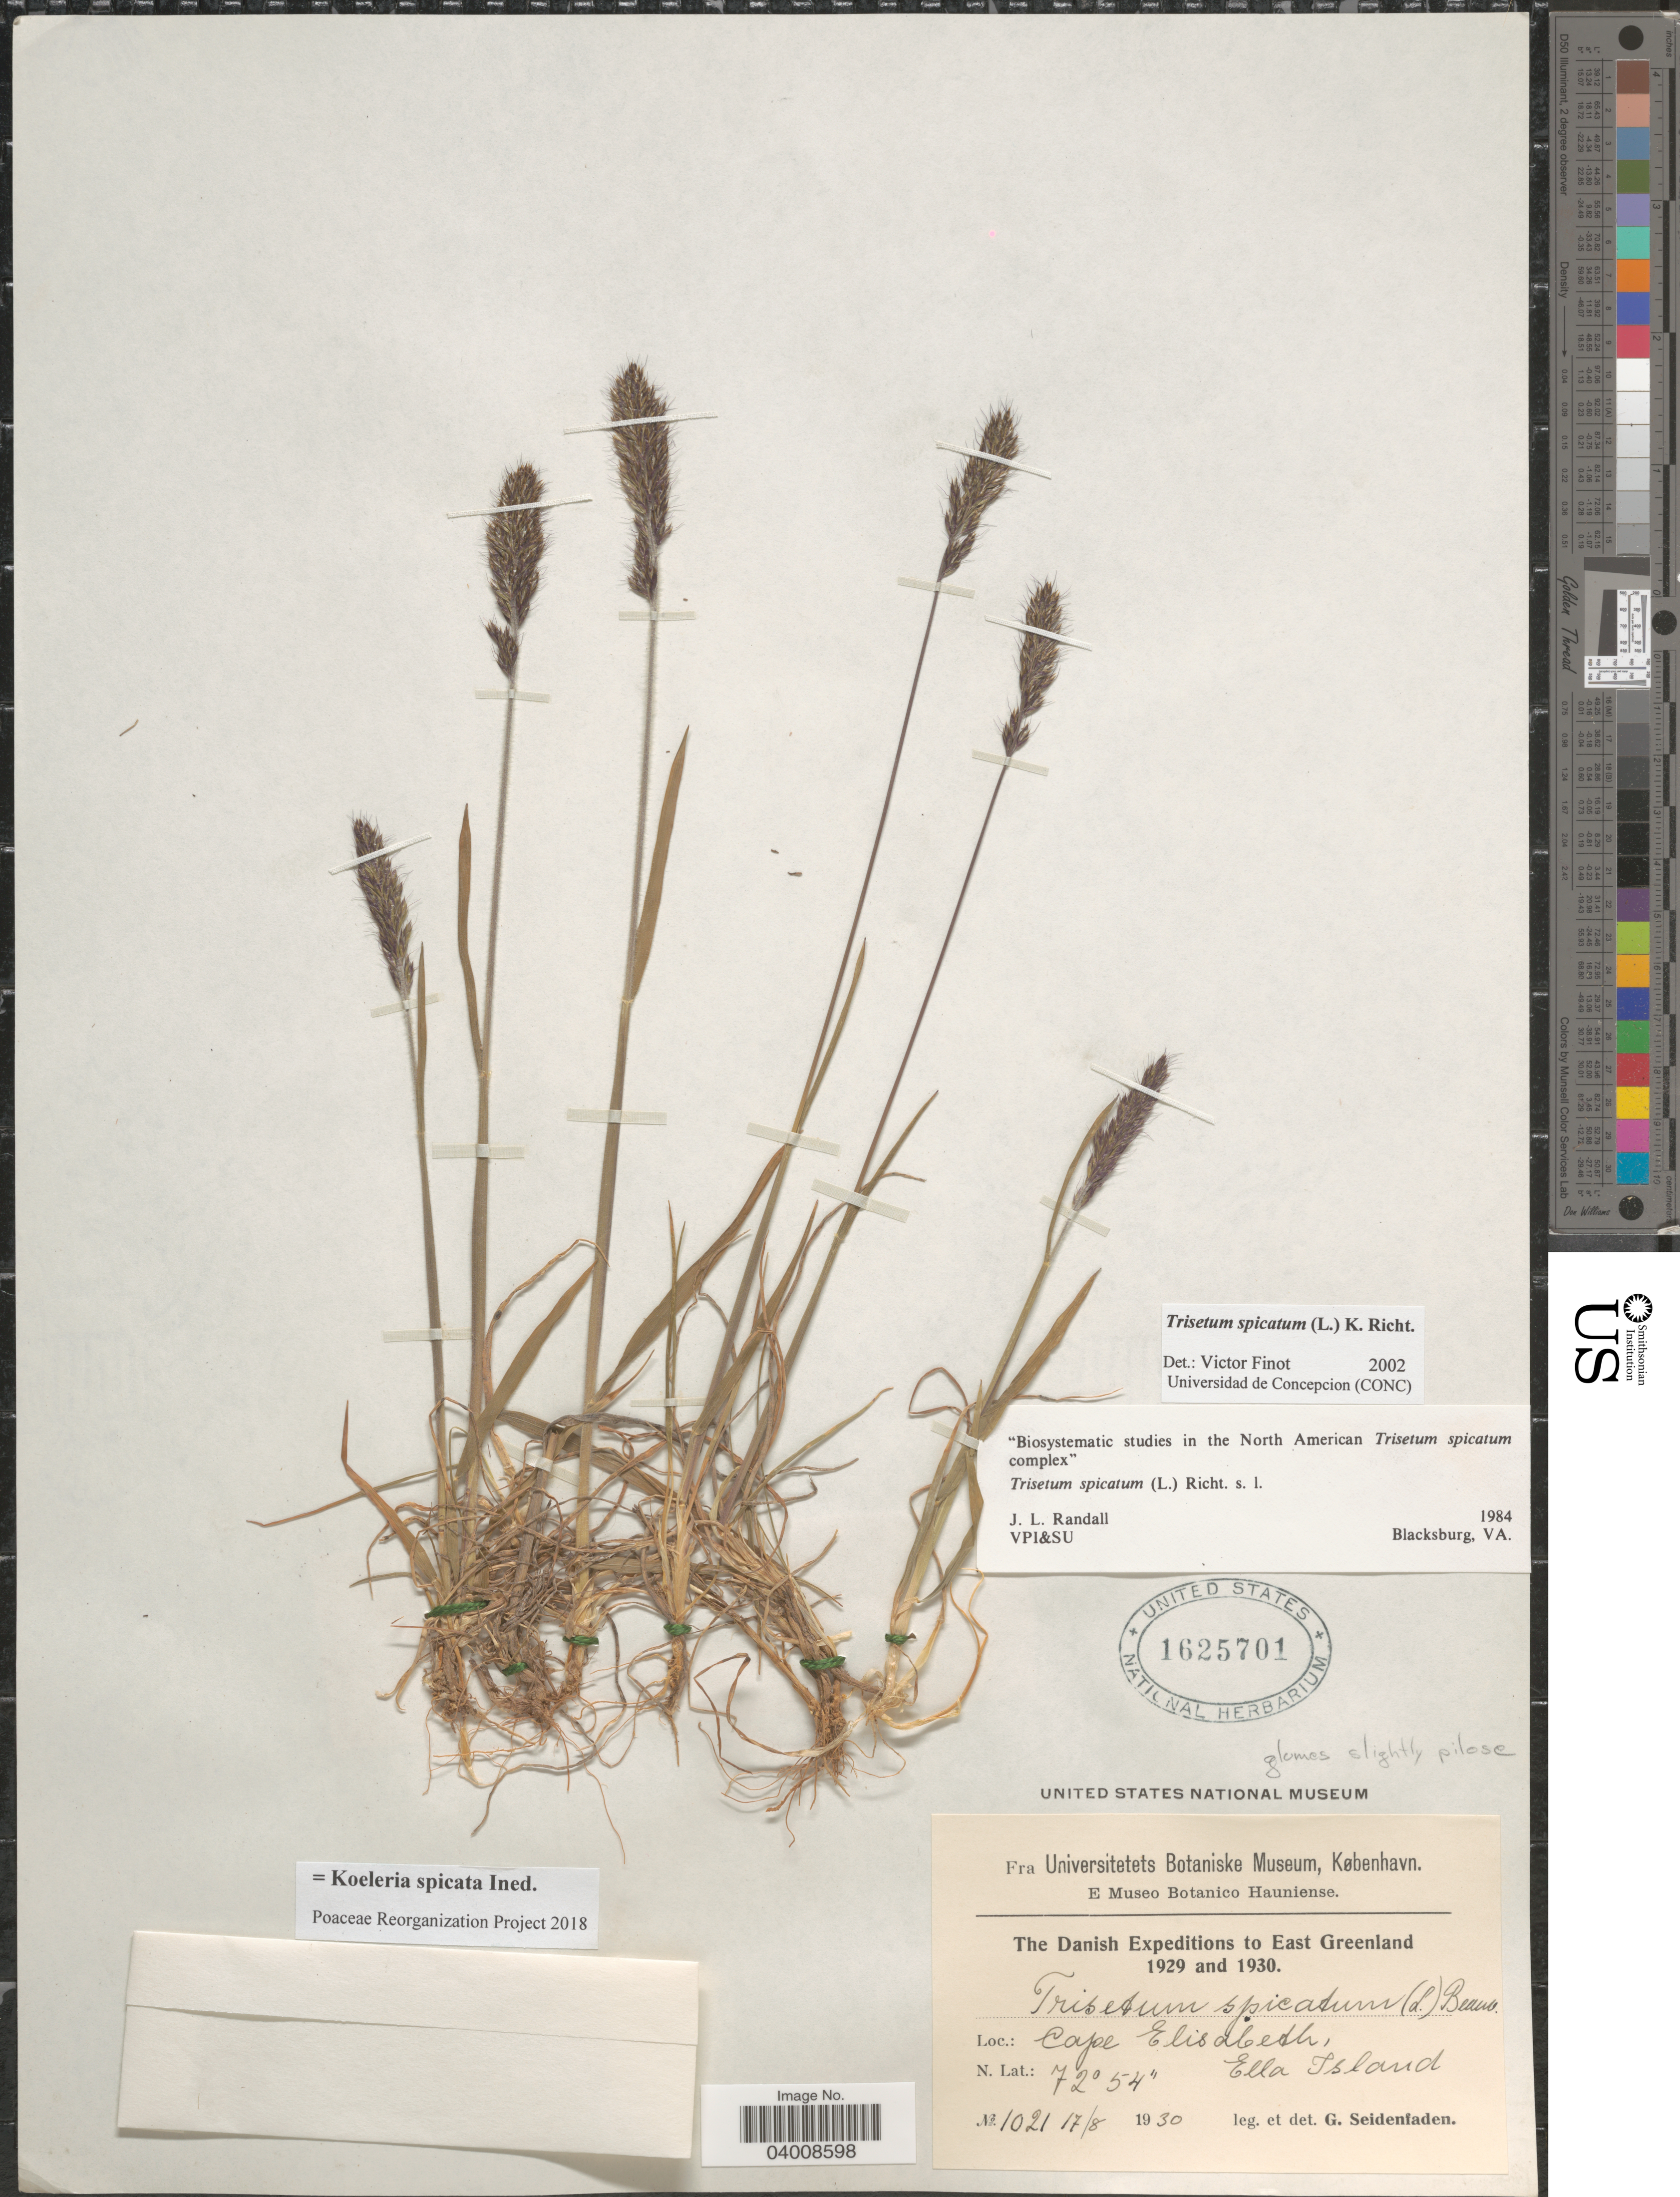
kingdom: Plantae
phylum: Tracheophyta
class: Liliopsida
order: Poales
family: Poaceae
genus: Koeleria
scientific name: Koeleria spicata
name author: (L.) Barberá et al.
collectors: G. Seidenfaden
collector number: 1021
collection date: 1930-08-17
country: Greenland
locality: East Greenland. Cape Elisabeth, Ella Island.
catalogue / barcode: US 1625701